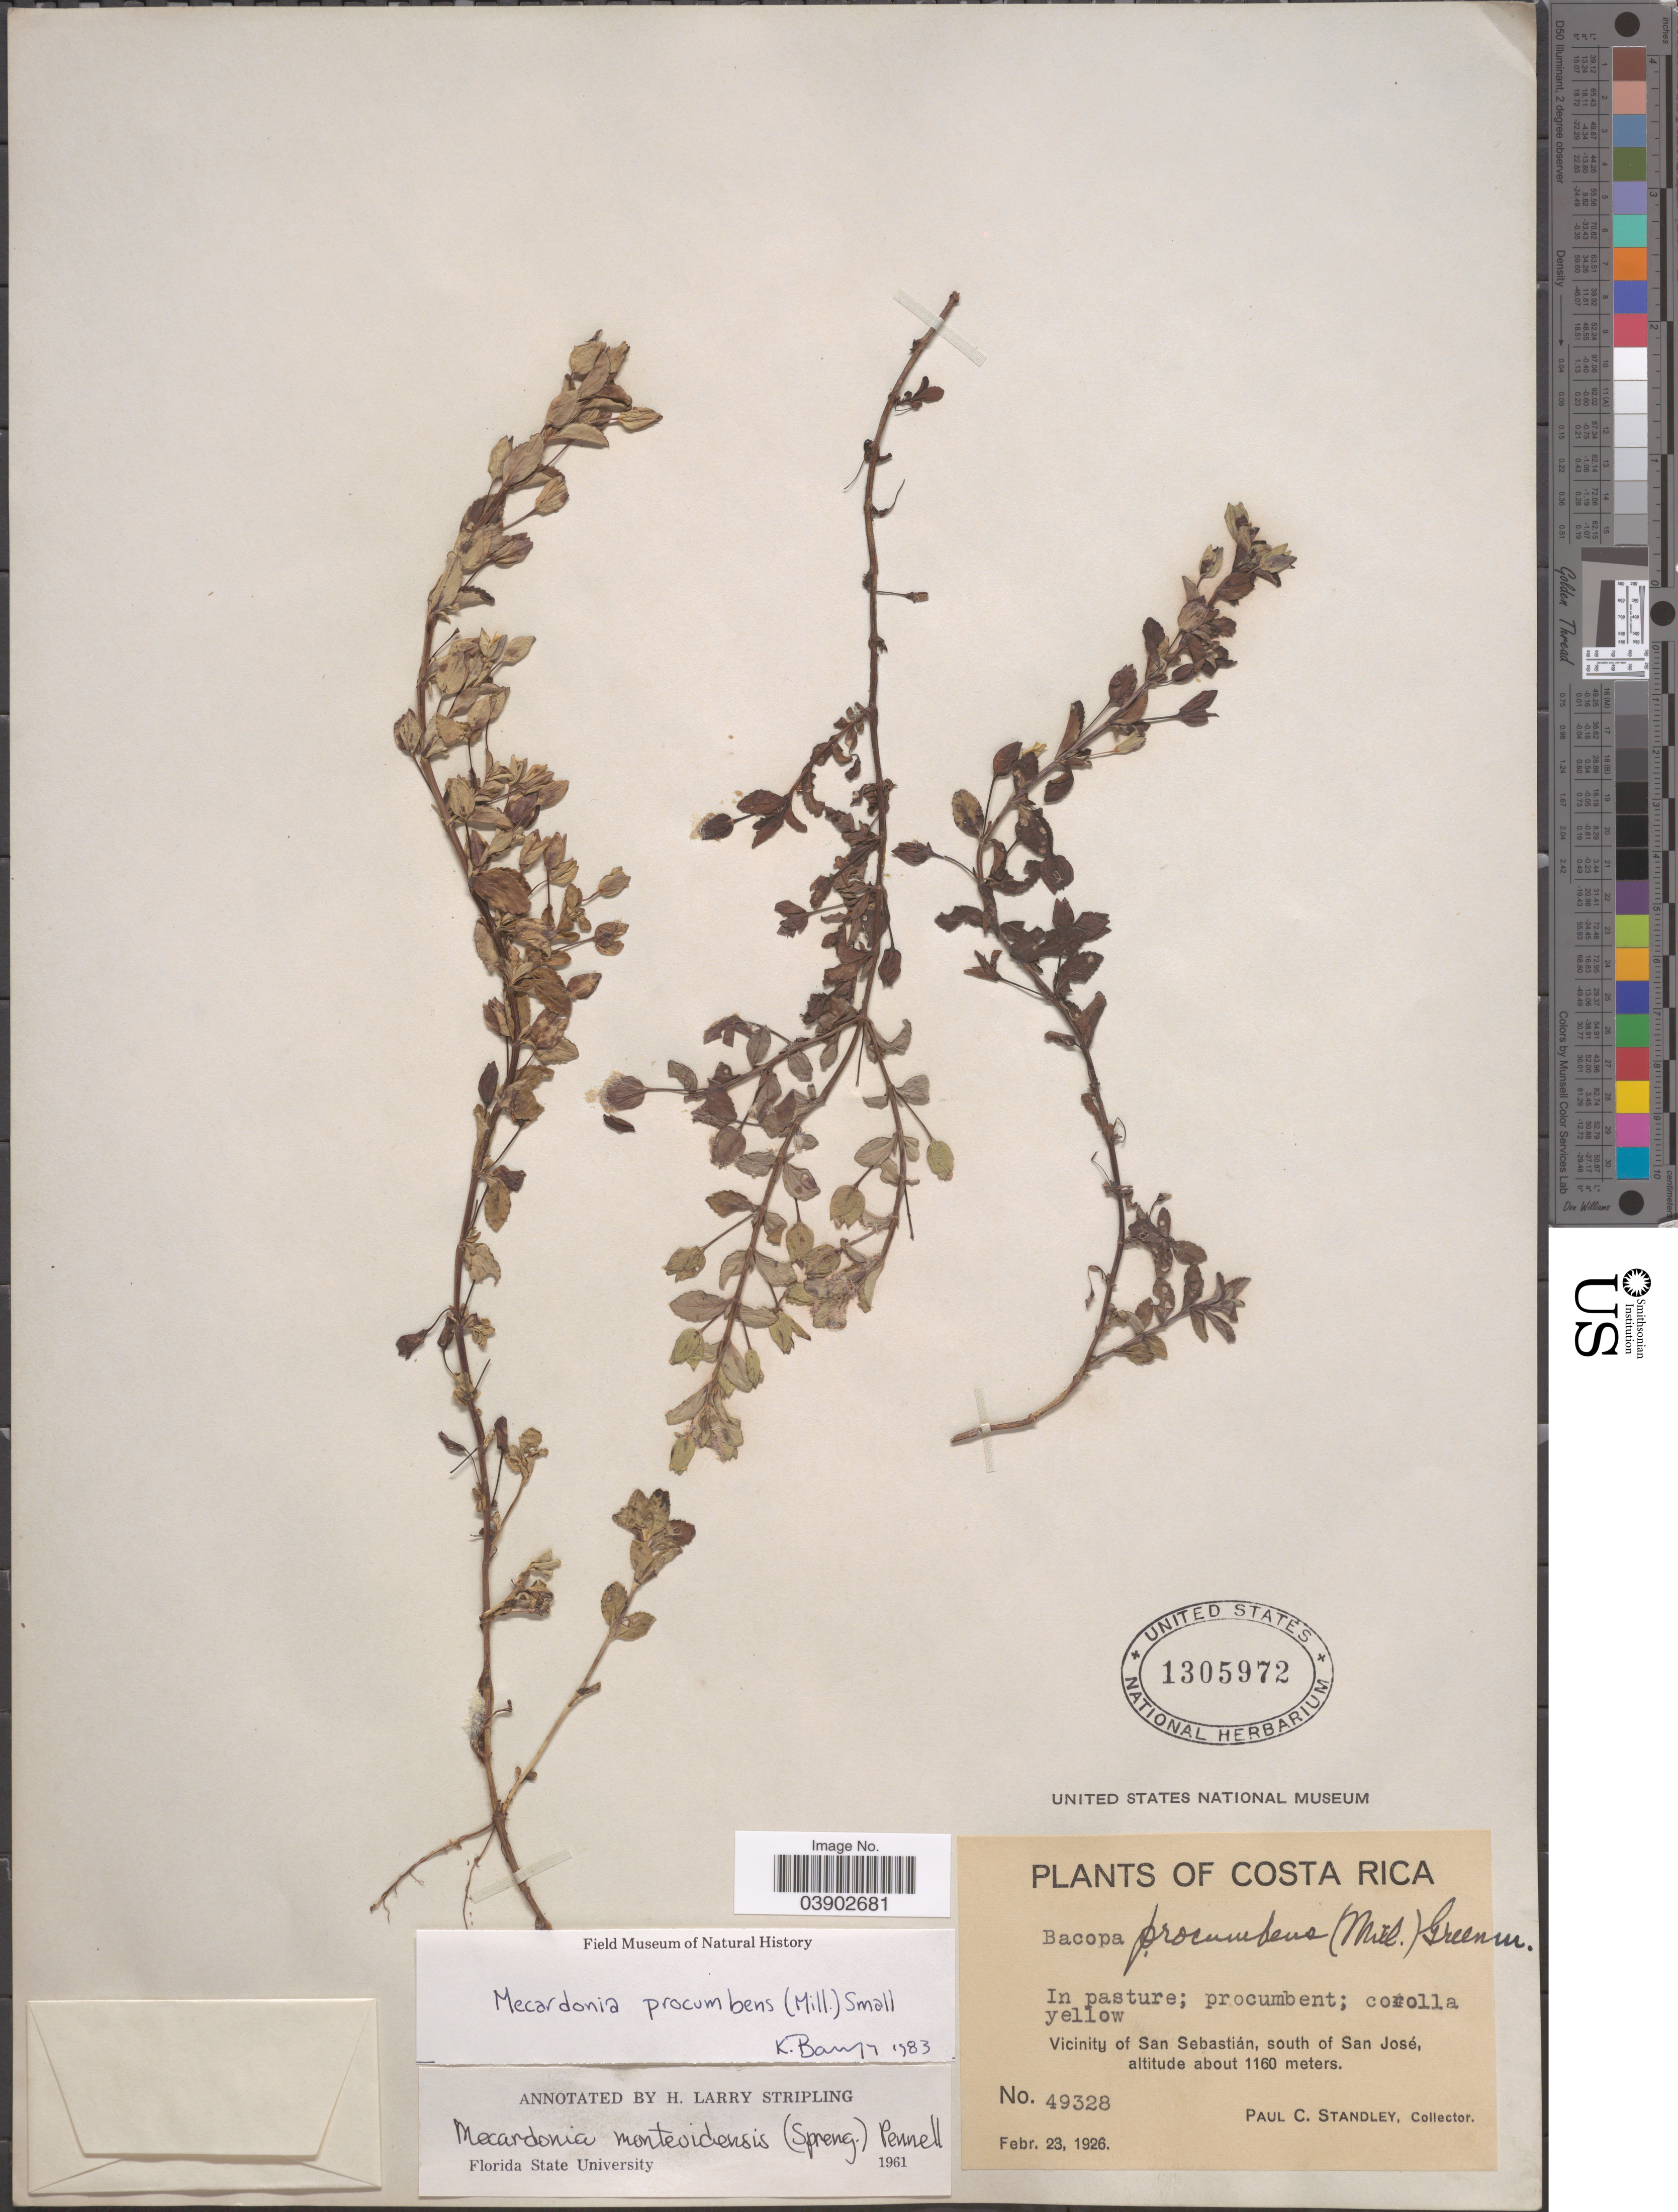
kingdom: Plantae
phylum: Tracheophyta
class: Magnoliopsida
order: Lamiales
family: Plantaginaceae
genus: Mecardonia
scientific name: Mecardonia procumbens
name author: (Mill.) Small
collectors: P. C. Standley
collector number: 49328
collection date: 1926-02-23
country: Costa Rica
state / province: San José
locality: Vicinity of San Sebastián, south of San José.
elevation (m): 1160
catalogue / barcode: US 1305972